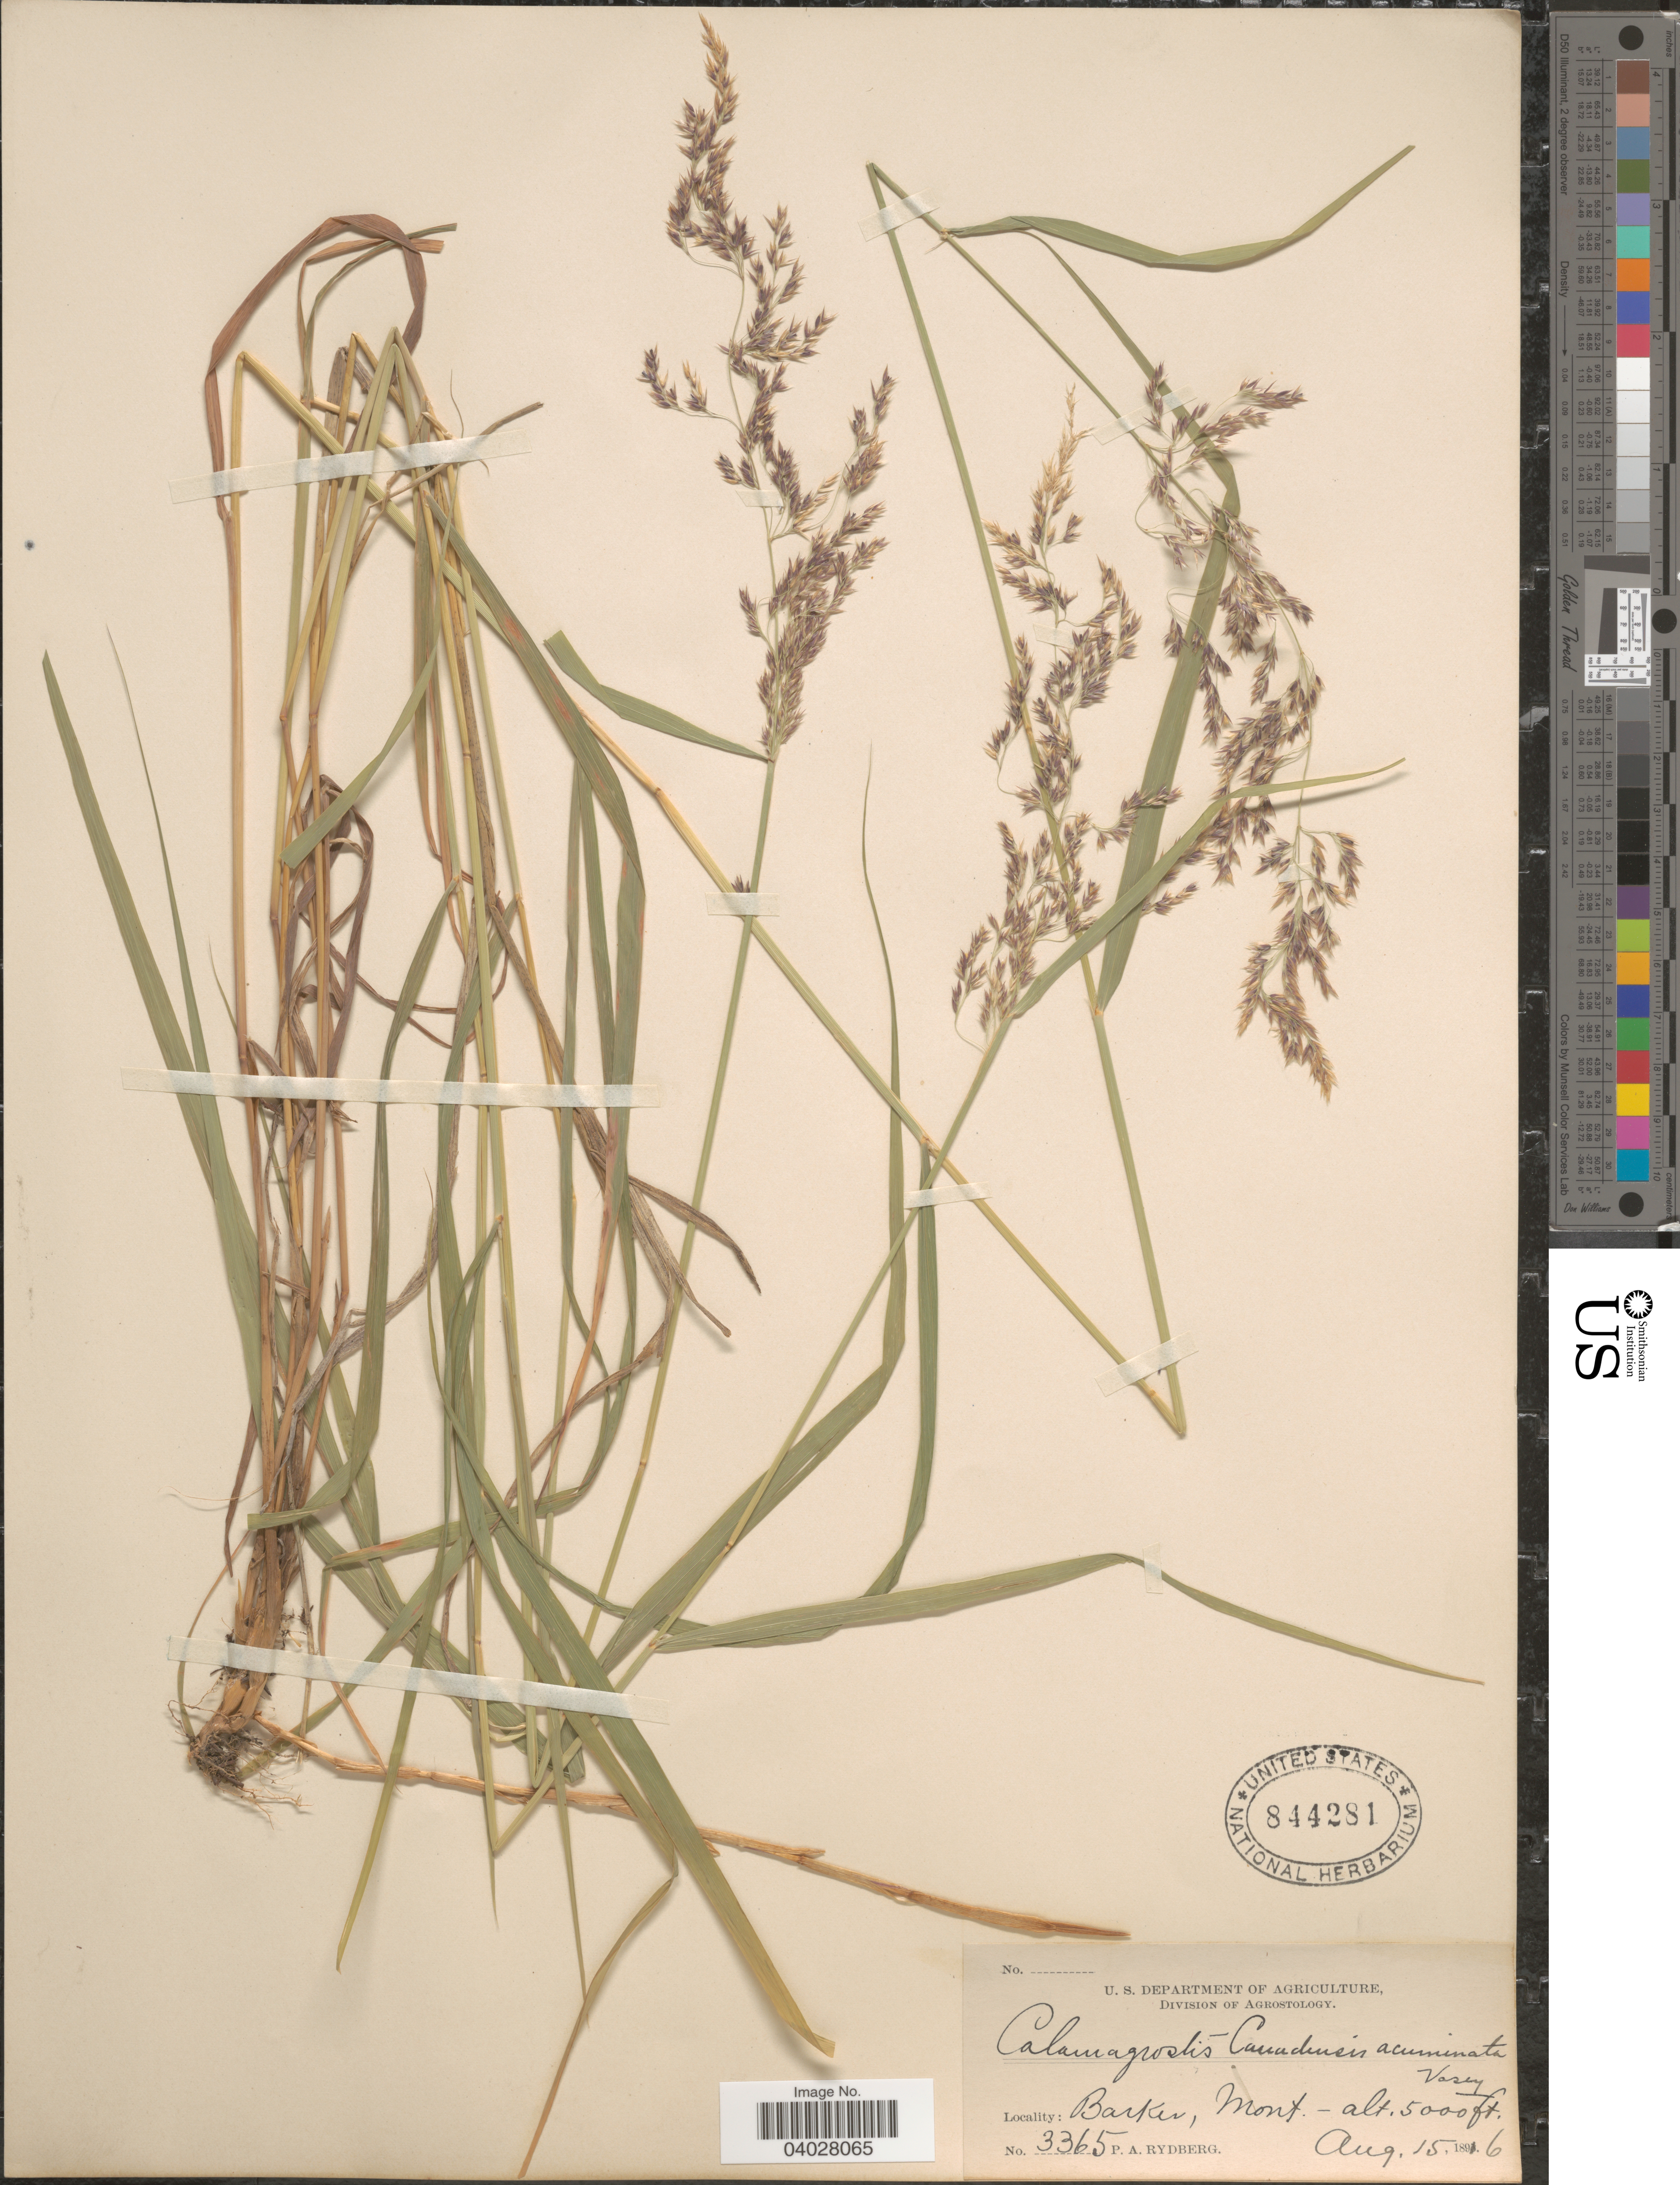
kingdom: Plantae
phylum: Tracheophyta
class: Liliopsida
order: Poales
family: Poaceae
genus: Calamagrostis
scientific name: Calamagrostis canadensis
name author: (Michx.) P. Beauv.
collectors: P. A. Rydberg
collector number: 3365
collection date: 1896-08-15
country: United States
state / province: Montana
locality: Barker.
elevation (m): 1524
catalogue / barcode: US 844281